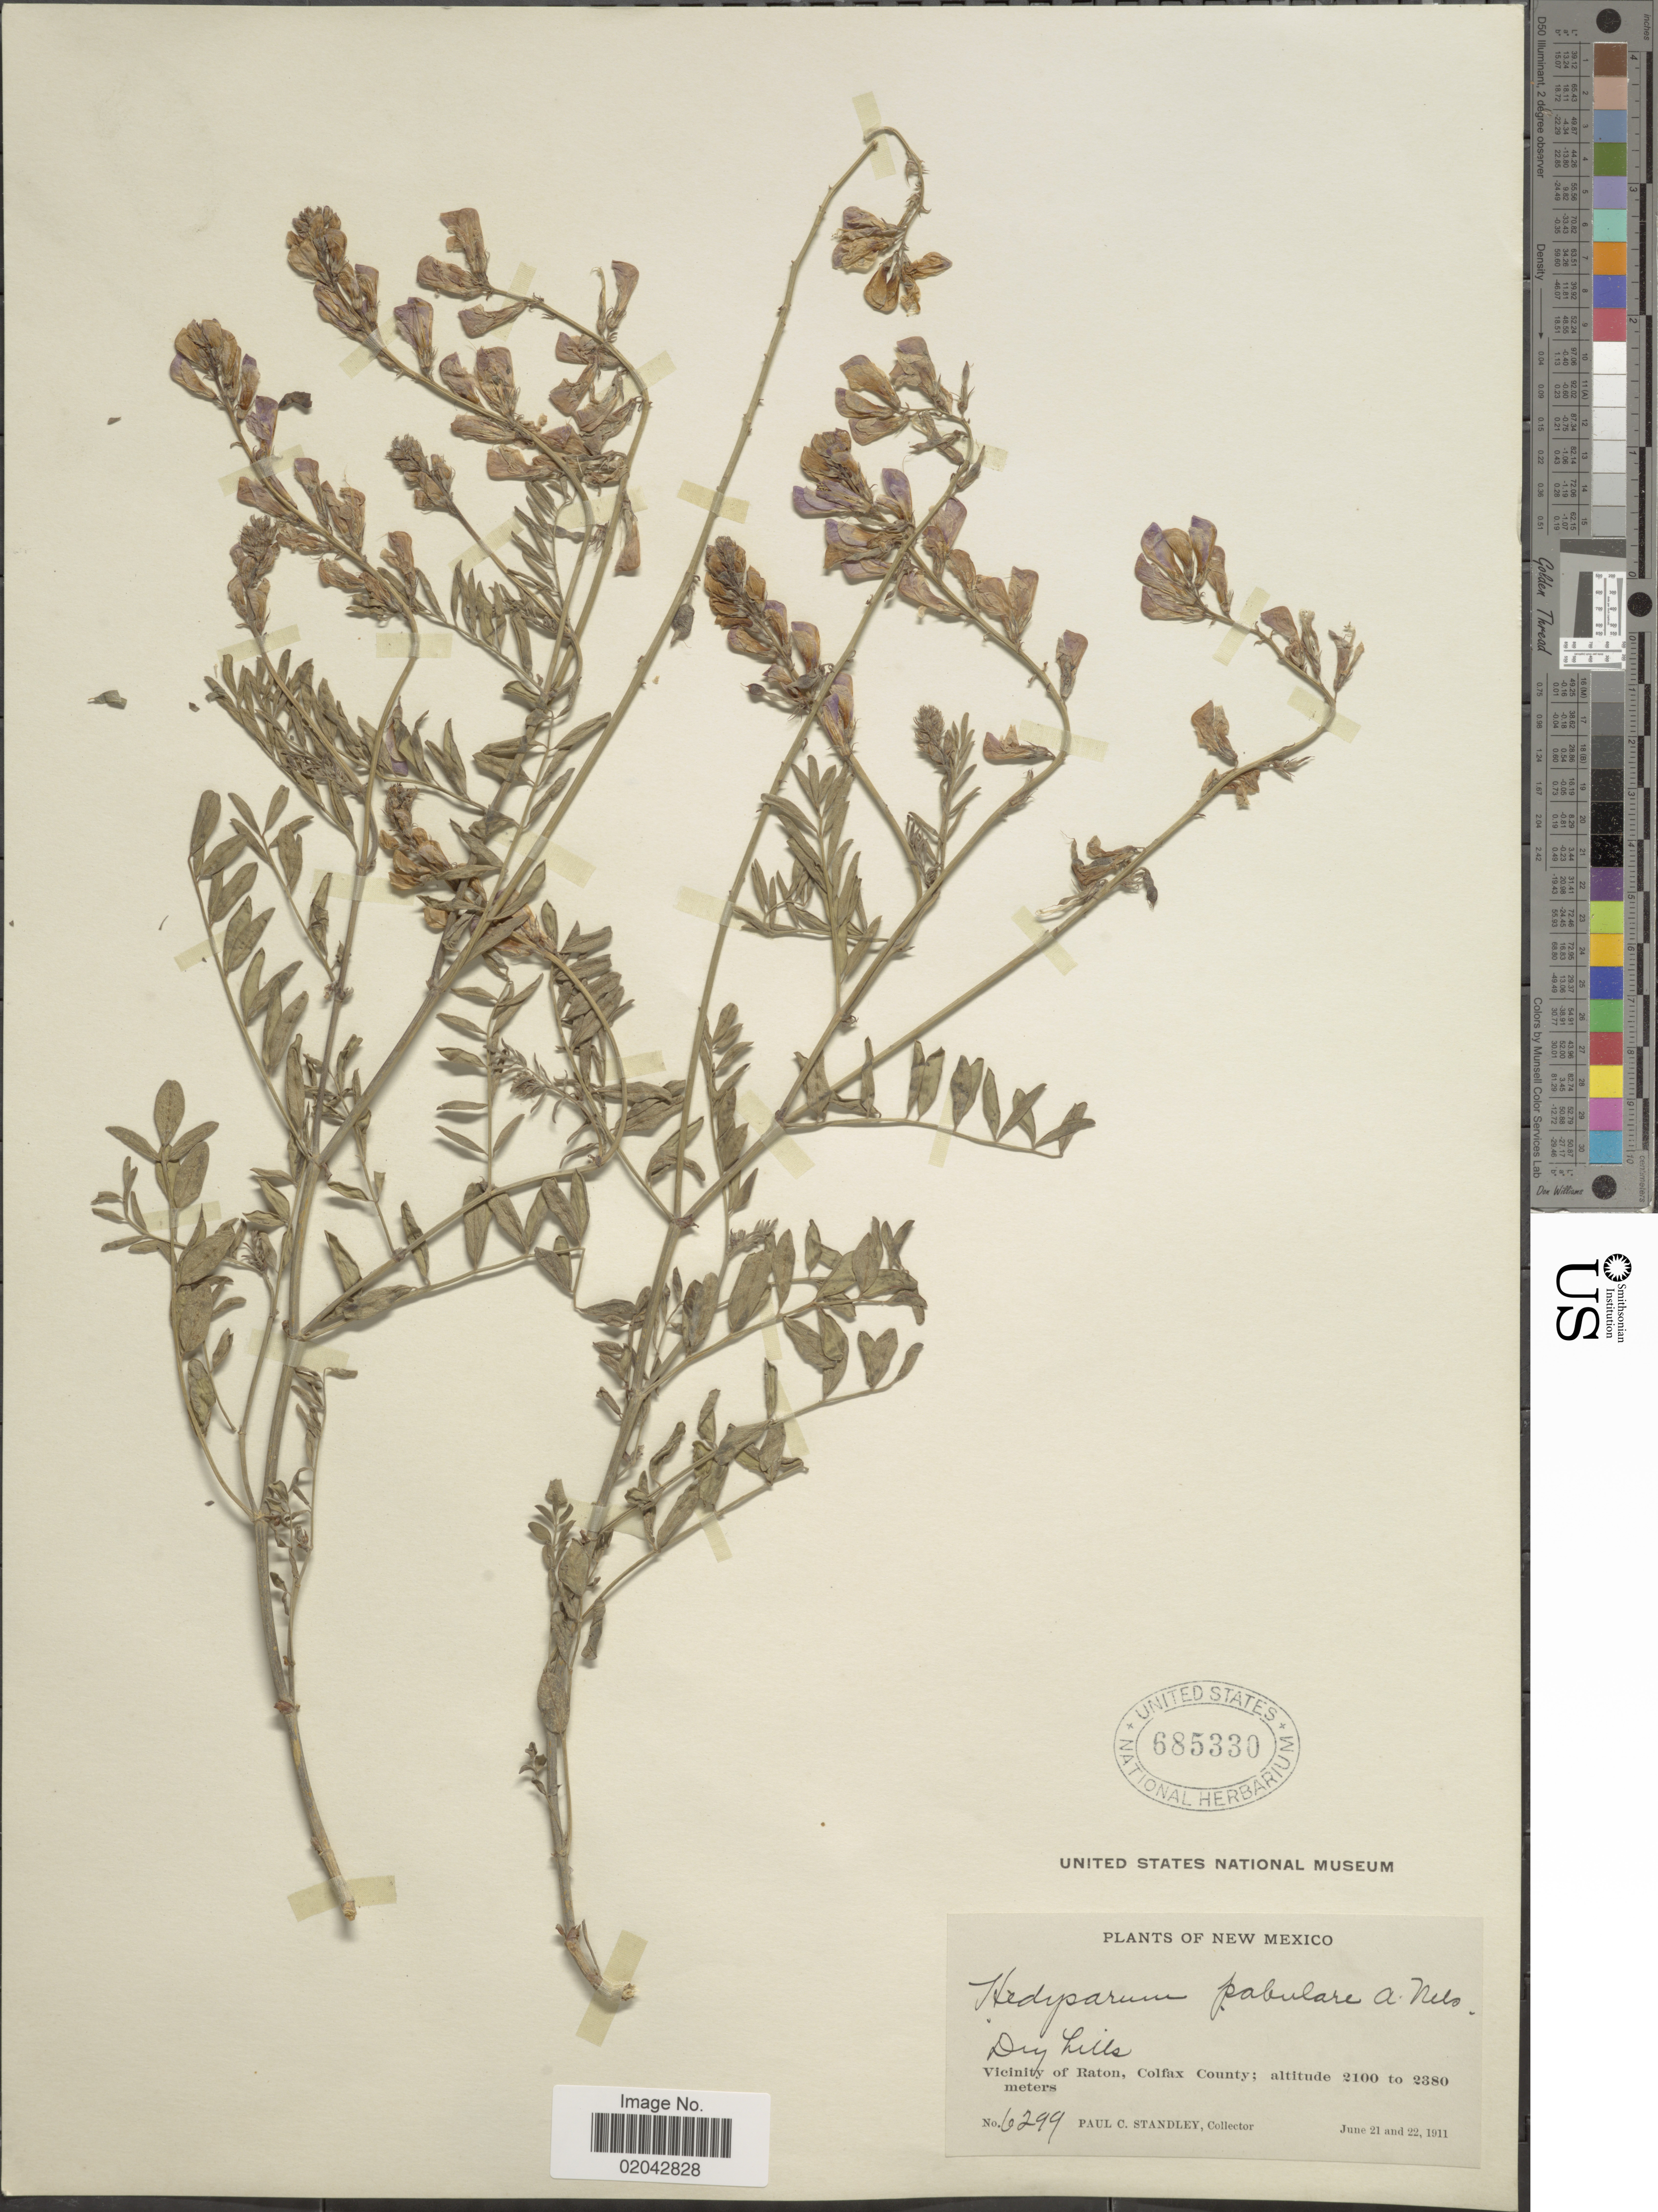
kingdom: Plantae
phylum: Tracheophyta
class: Magnoliopsida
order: Fabales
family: Fabaceae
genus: Hedysarum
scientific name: Hedysarum pabulare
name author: A. Nelson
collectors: P. C. Standley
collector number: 6299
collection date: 1911-06-21/1911-06-22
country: United States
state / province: New Mexico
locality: Dry hills, vicinity of Raton, Colfax County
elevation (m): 2100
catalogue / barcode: US 685330